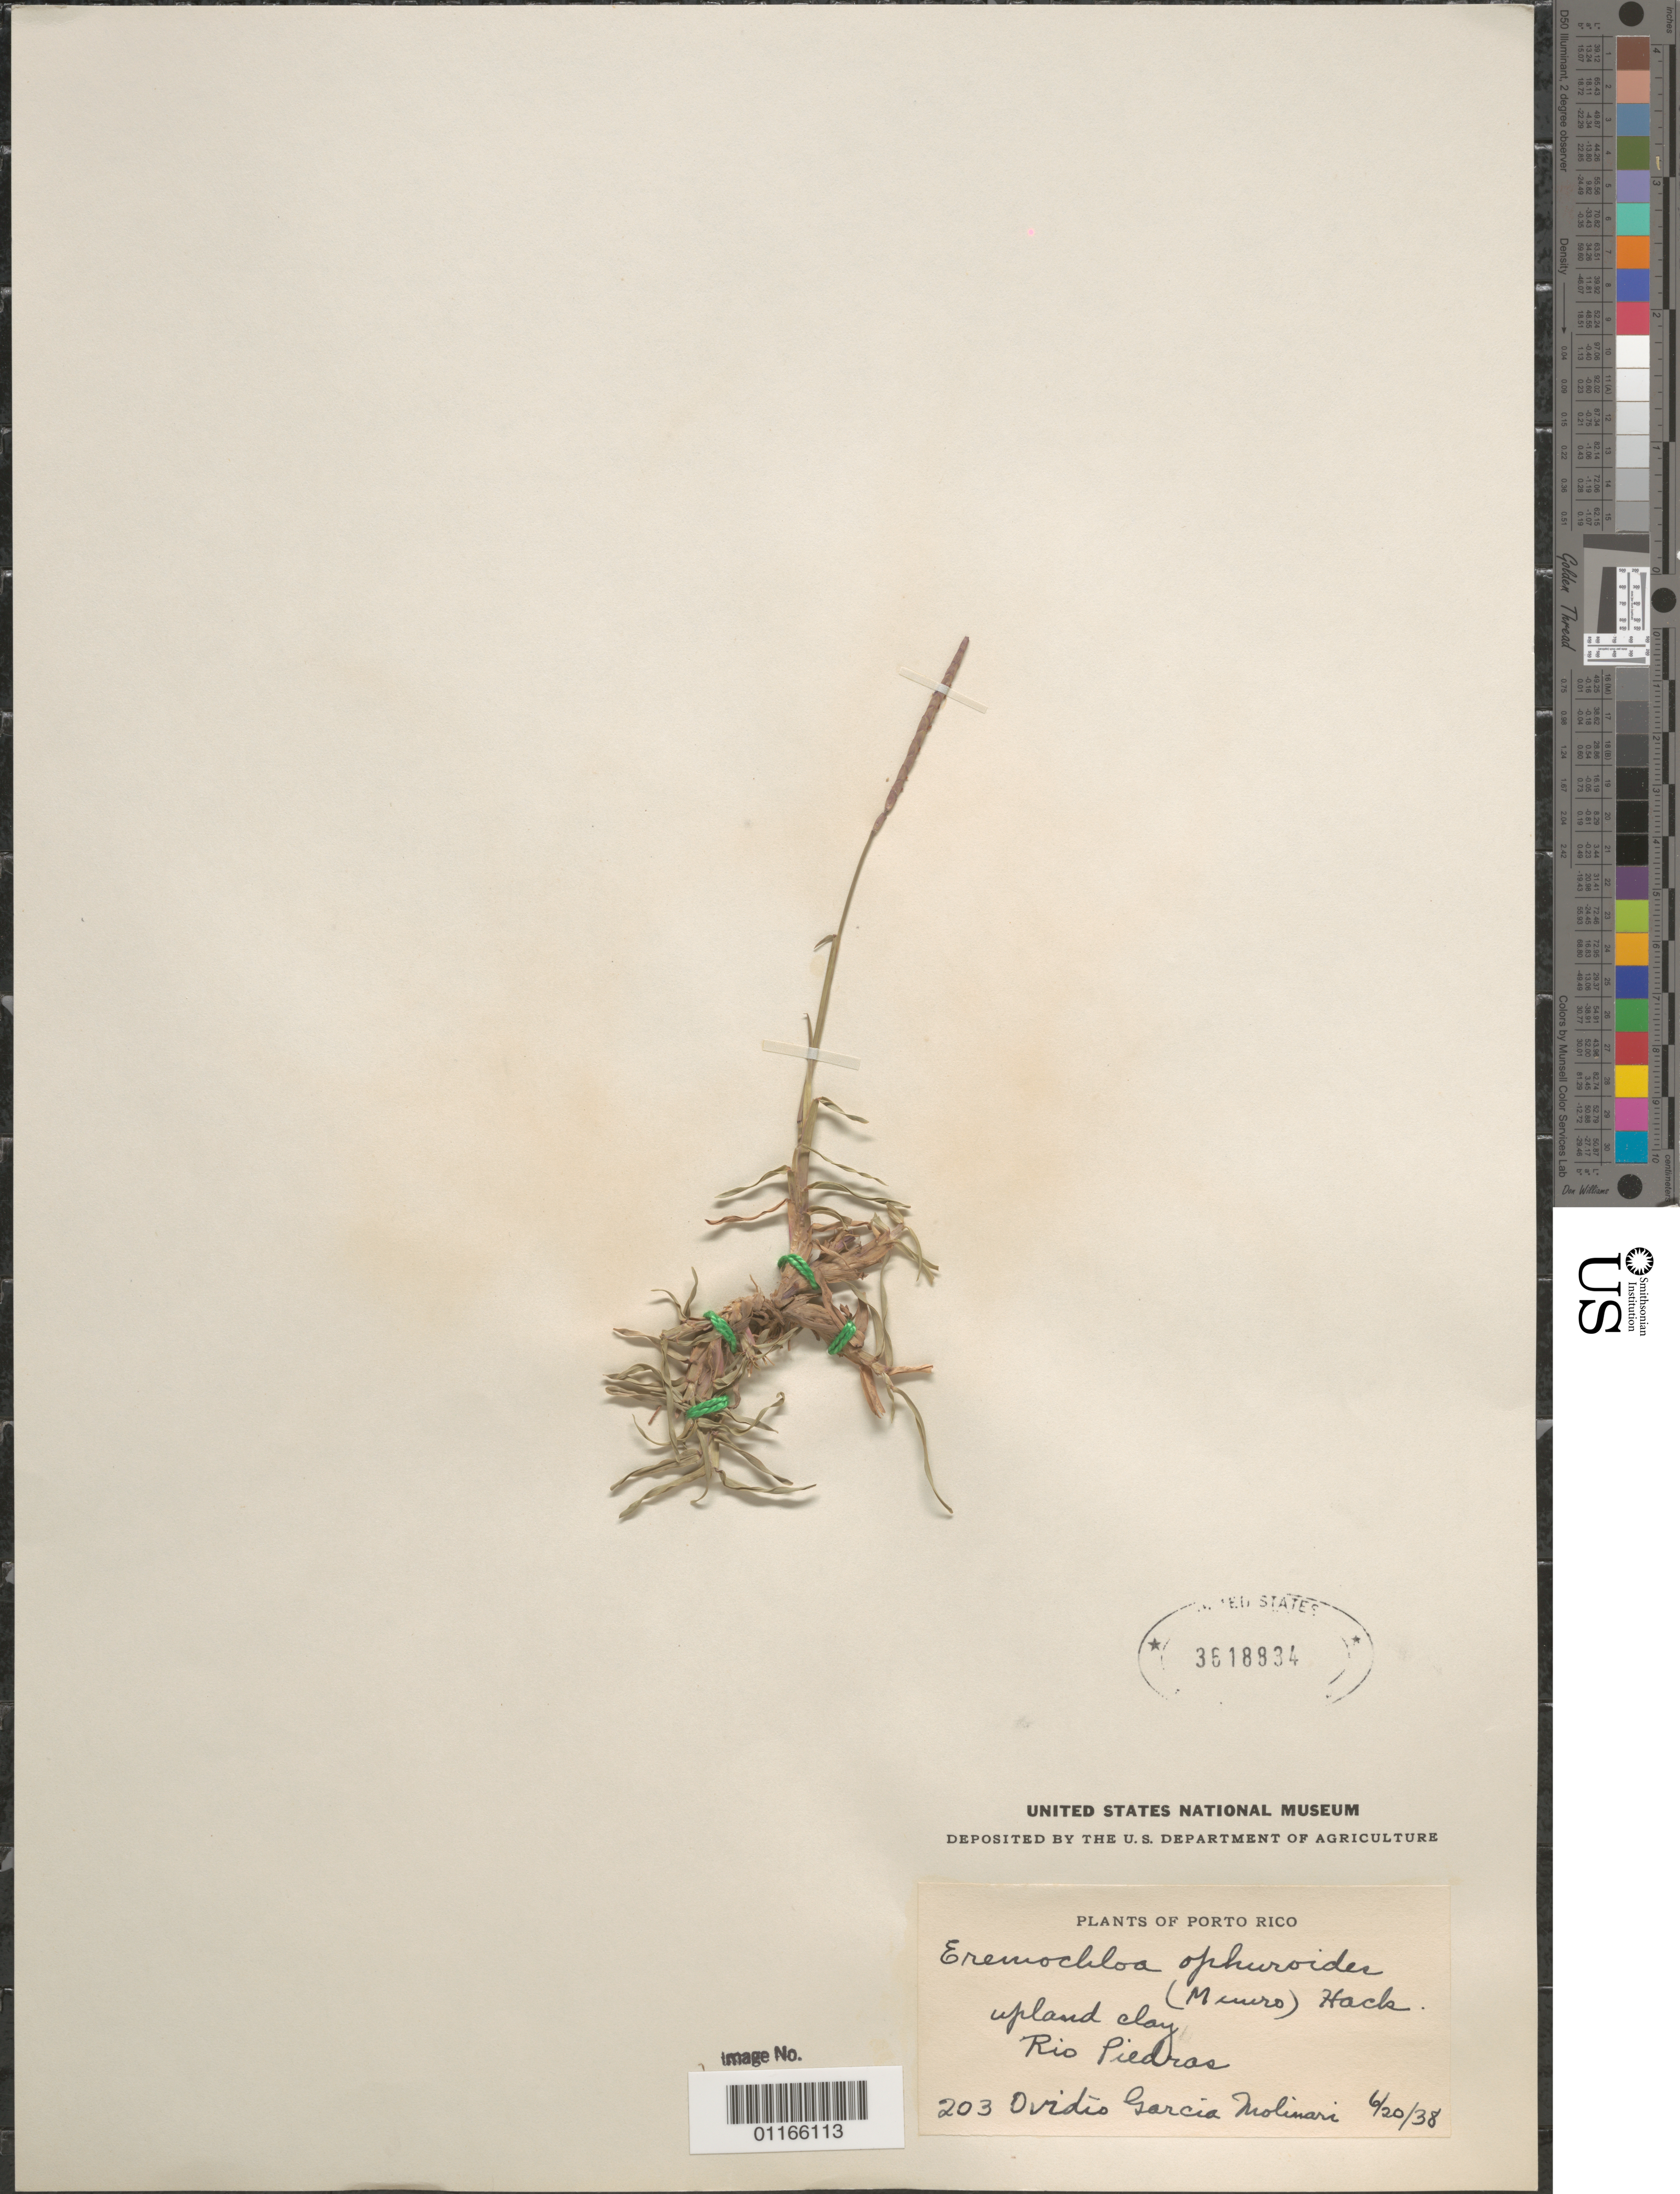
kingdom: Plantae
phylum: Tracheophyta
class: Liliopsida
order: Poales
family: Poaceae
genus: Eremochloa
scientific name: Eremochloa ophiuroides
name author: (Munro) Hack.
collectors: O. García-Molinari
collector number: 203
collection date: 1938-06-20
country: Puerto Rico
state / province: Rio Piedras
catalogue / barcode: US 3618834